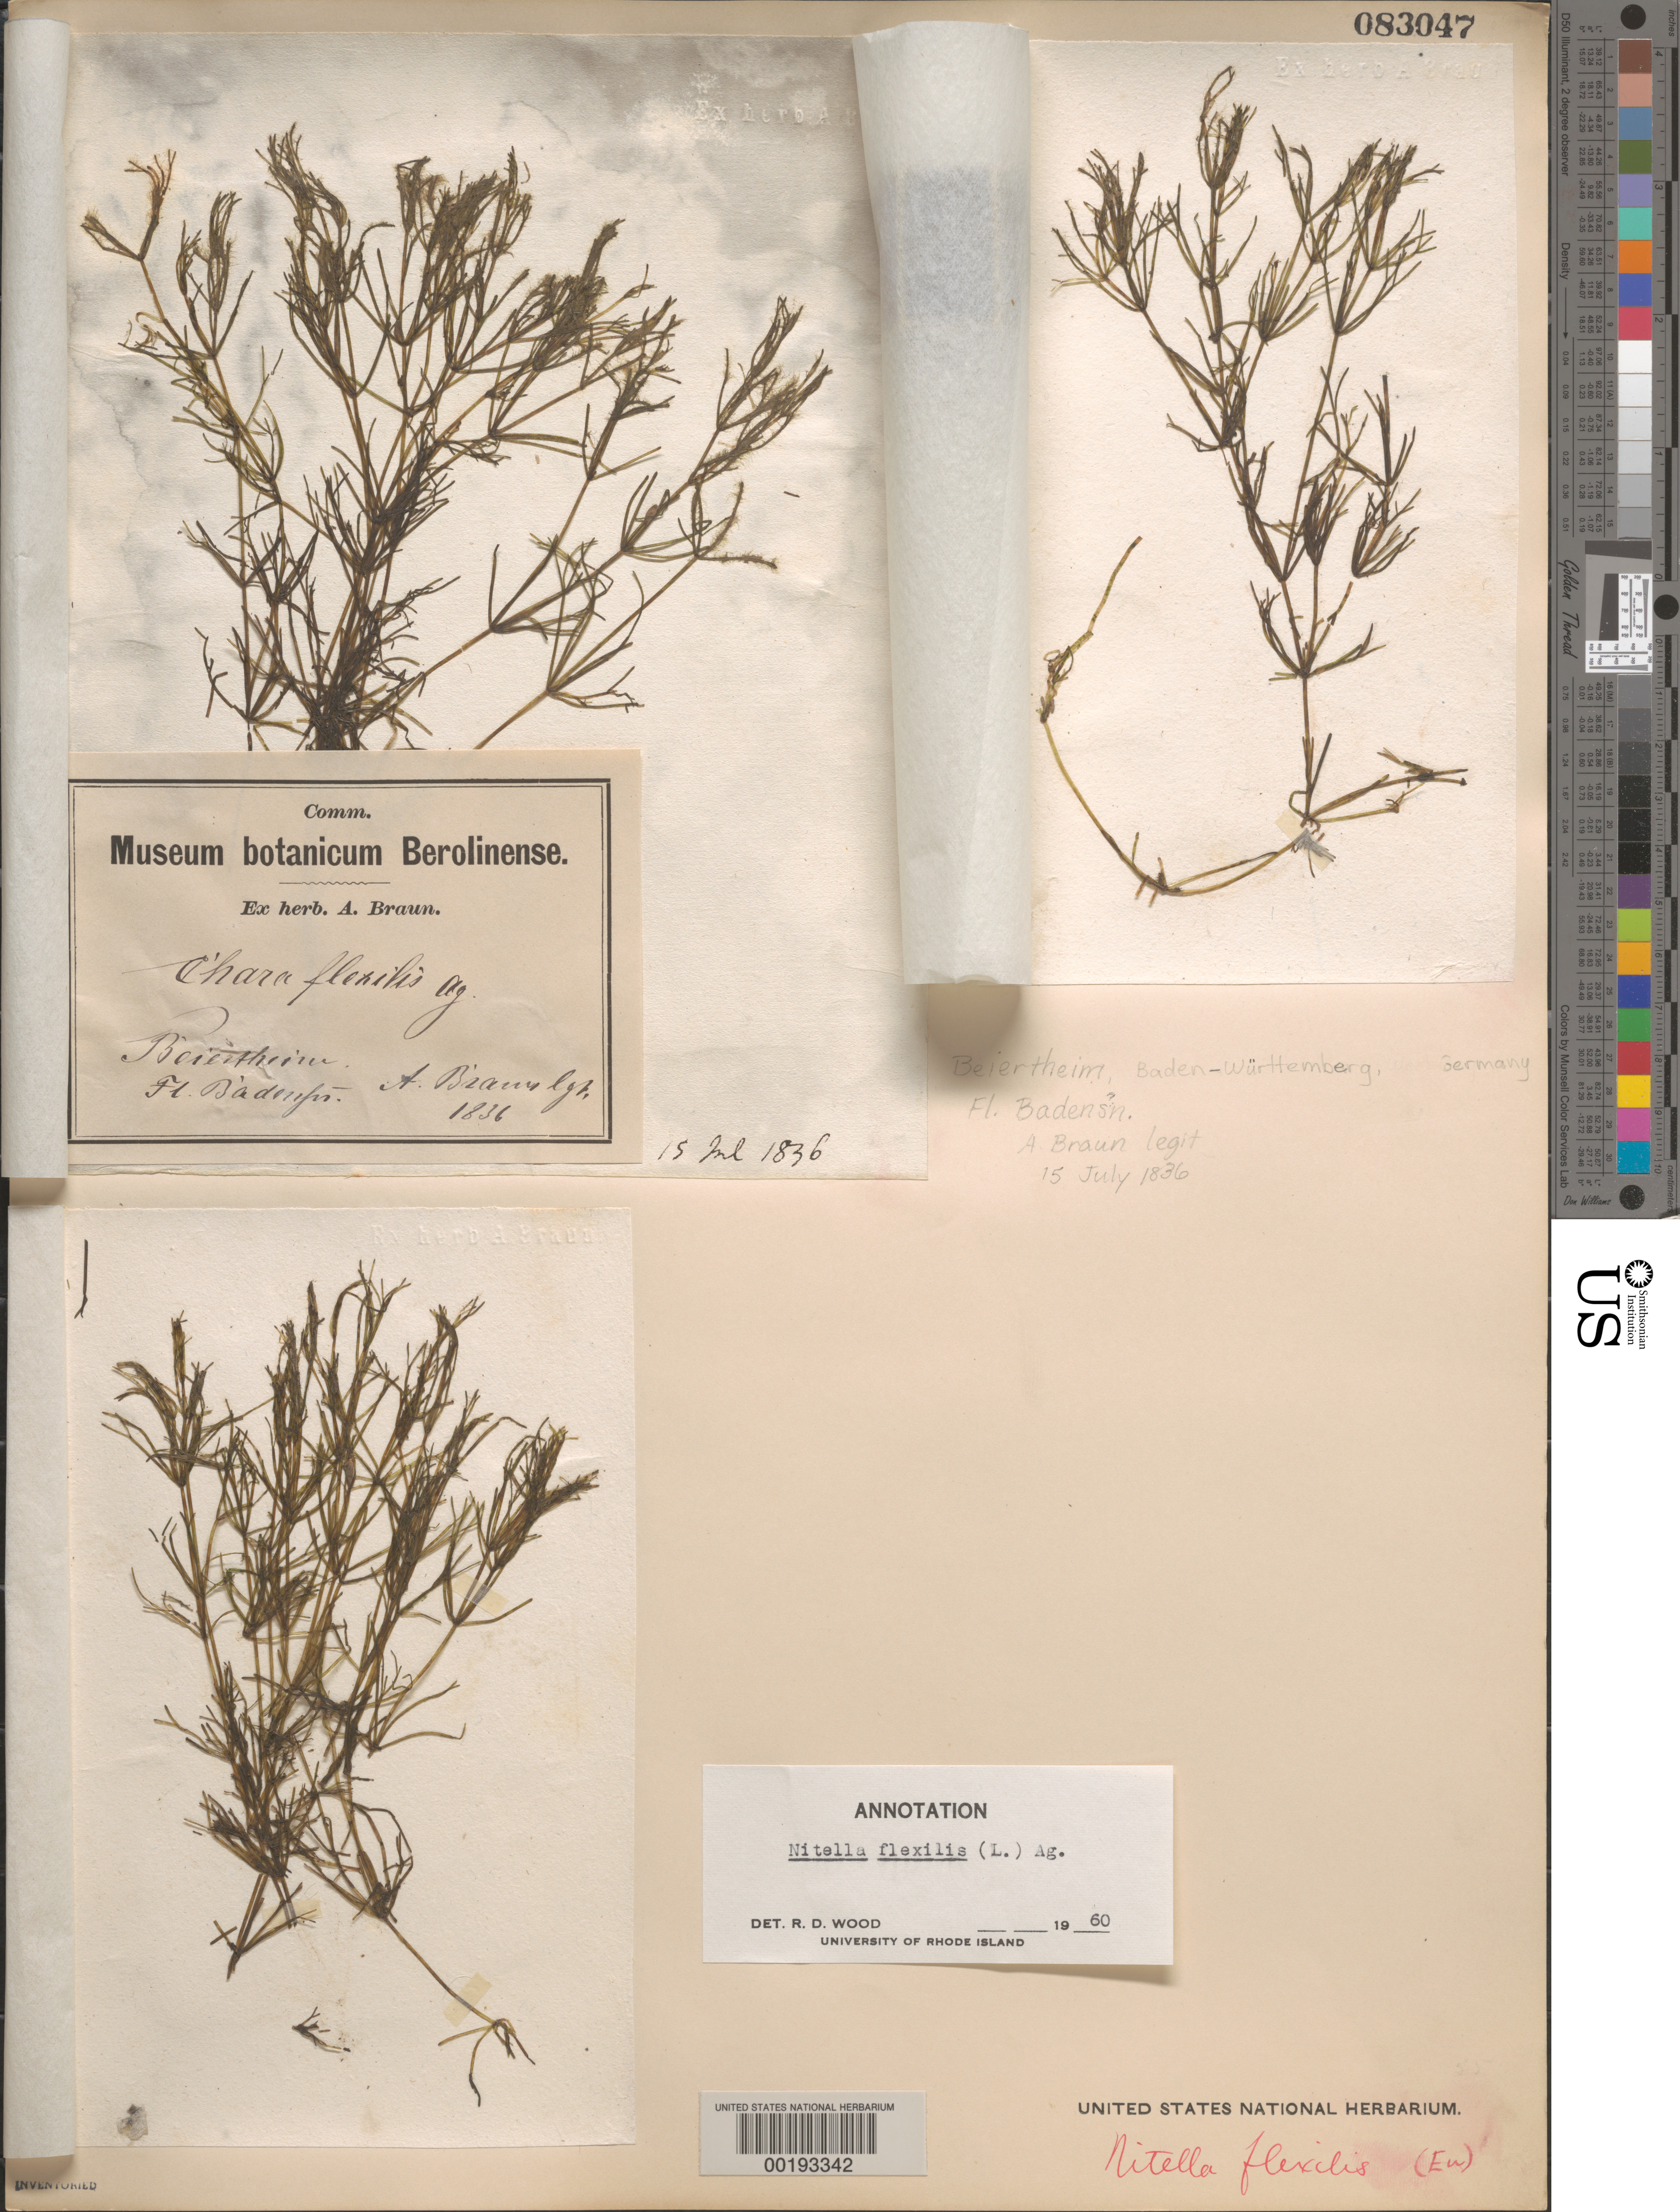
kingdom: Plantae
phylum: Charophyta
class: Charophyceae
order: Charales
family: Characeae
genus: Nitella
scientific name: Nitella flexilis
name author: (L.) C. Agardh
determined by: Wood, R. D.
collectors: A. Braun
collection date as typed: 15 Jul 1836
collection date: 1836-07-15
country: Germany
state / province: Baden-wurttemberg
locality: Beiertheim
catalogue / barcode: US 83047